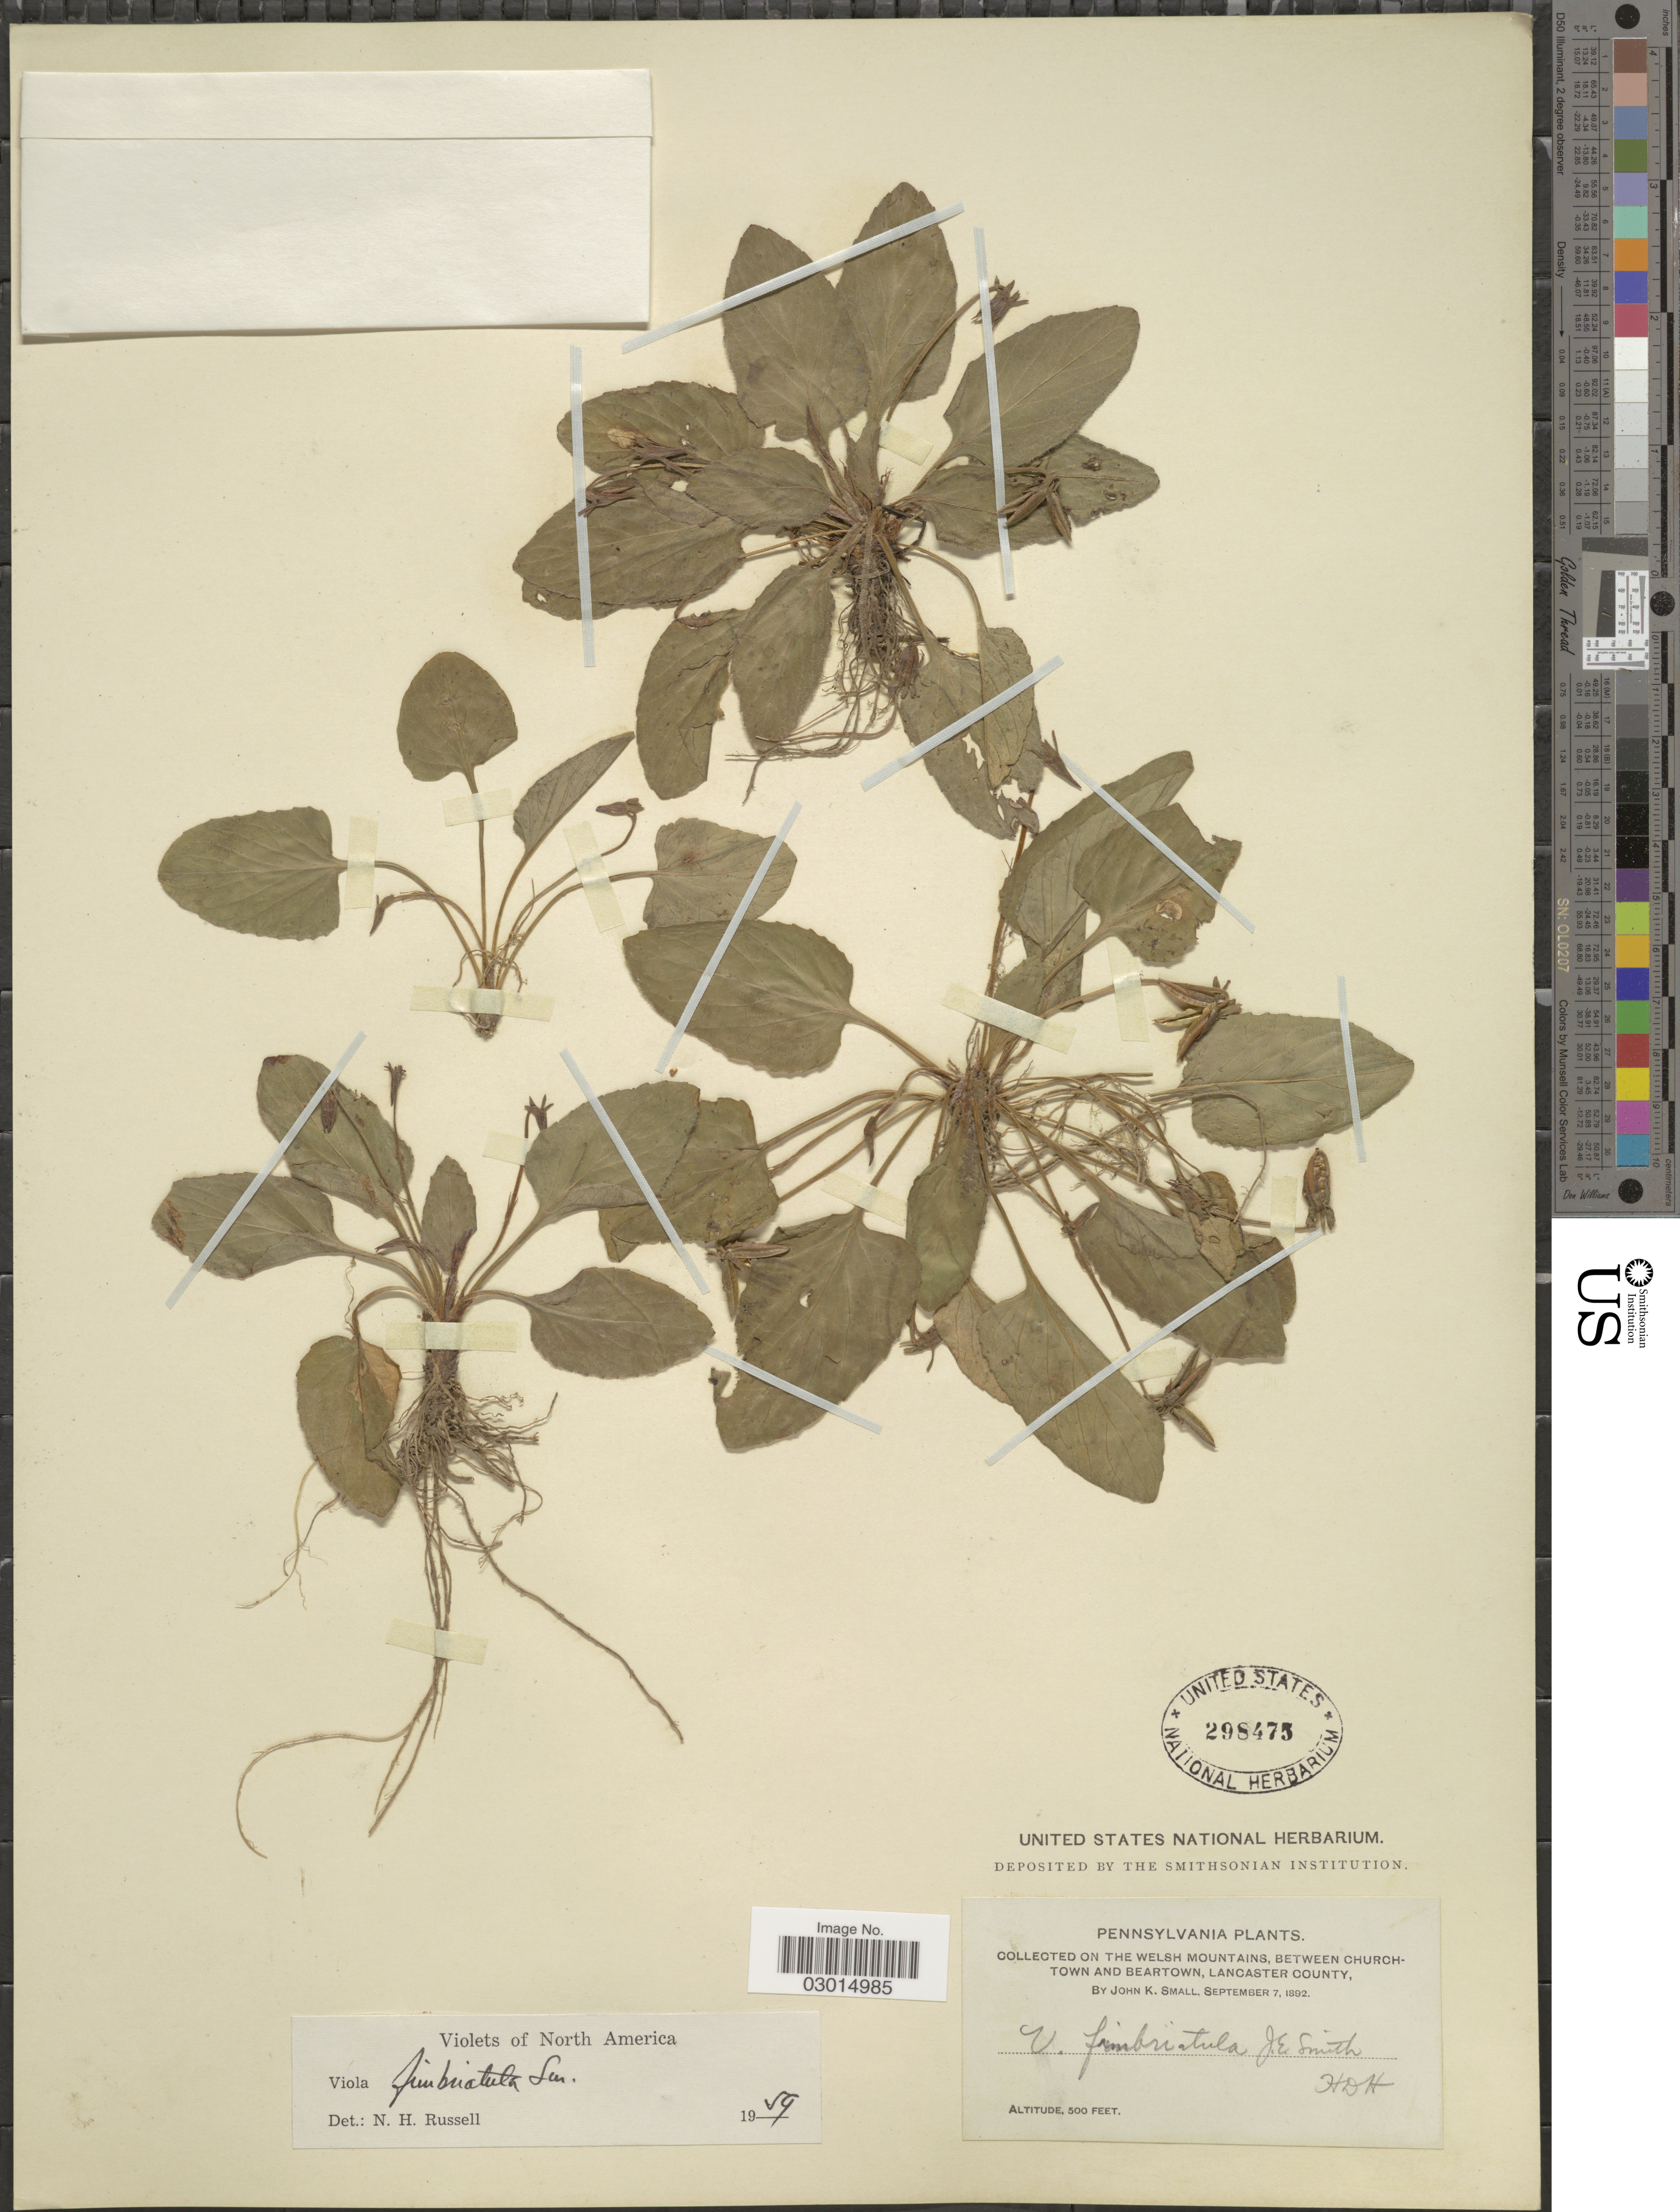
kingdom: Plantae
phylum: Tracheophyta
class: Magnoliopsida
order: Malpighiales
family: Violaceae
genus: Viola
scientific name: Viola fimbriatula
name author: Small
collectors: J. K. Small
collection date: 1892-09-07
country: United States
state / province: Pennsylvania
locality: Collected on the Welsh Mountains, between Church-Town and Beartown, Lancaster County.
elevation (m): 152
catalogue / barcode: US 298475